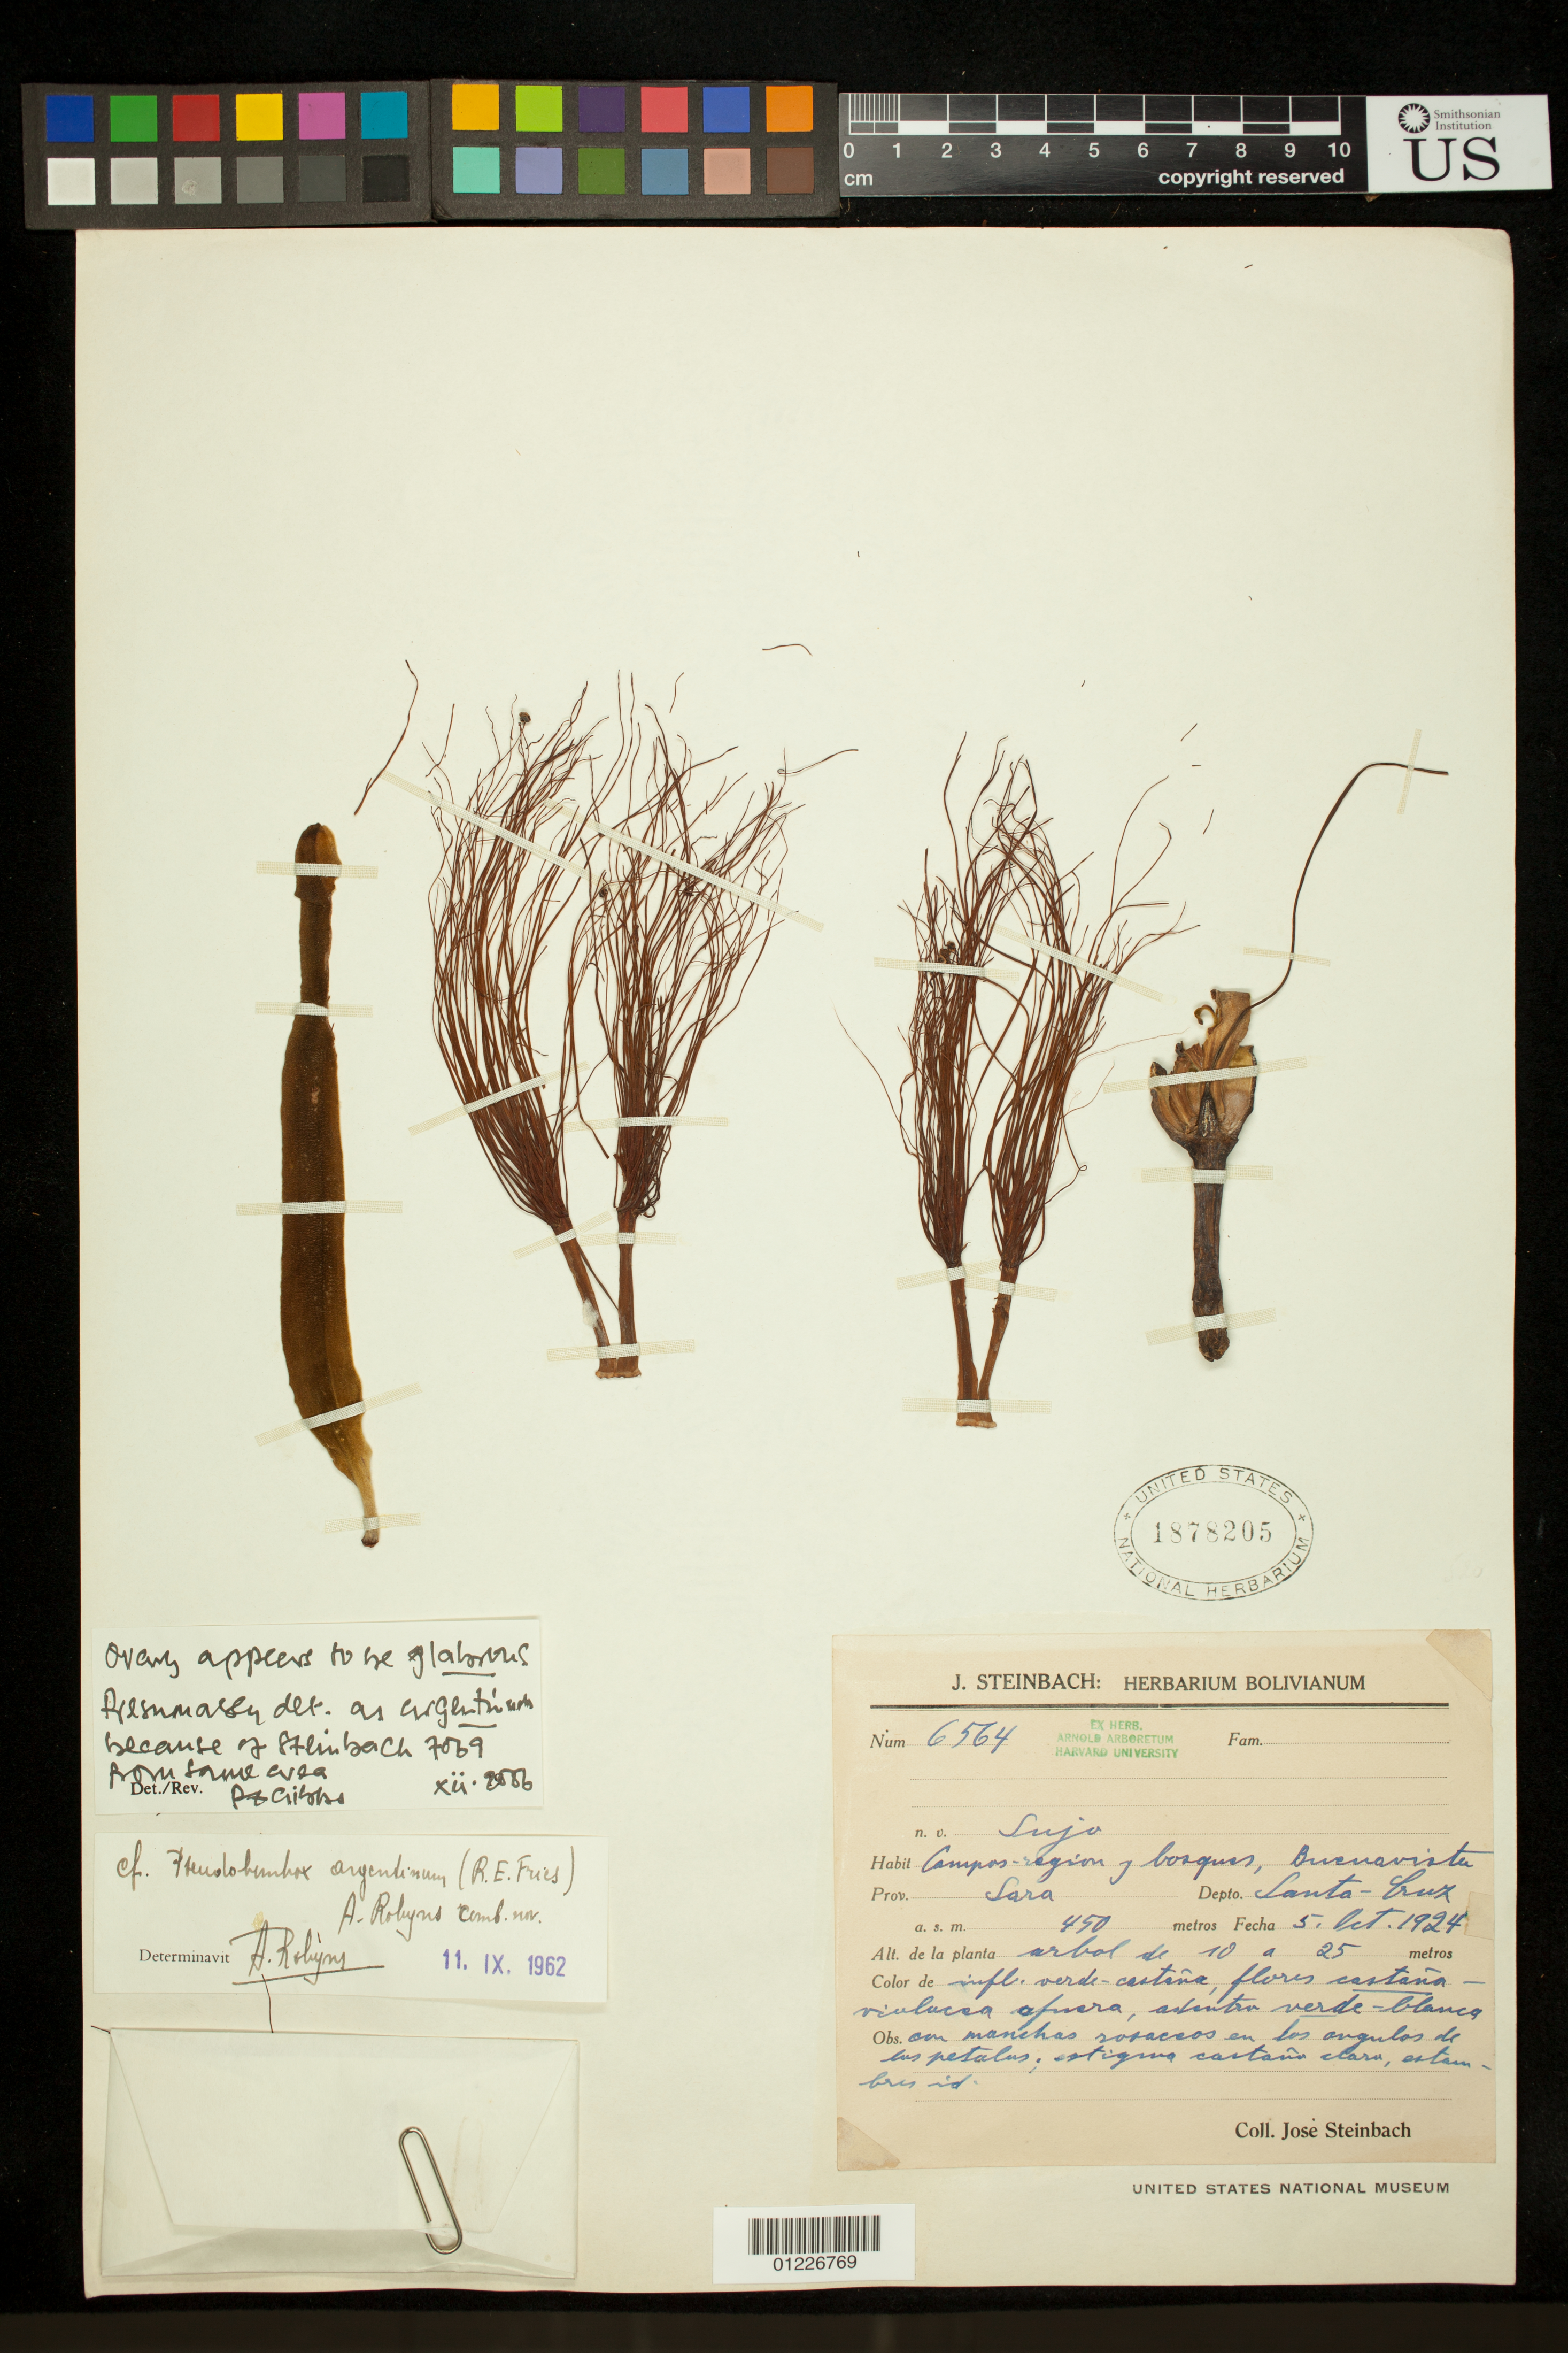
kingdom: Plantae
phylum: Tracheophyta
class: Magnoliopsida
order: Malvales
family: Malvaceae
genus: Pseudobombax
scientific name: Pseudobombax argentinum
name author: (R.E. Fr.) A. Robyns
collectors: J. Steinbach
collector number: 6564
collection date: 1924-10-05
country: Bolivia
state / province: Santa Cruz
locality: Buenavista, Sara, Campos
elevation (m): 450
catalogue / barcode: US 1878205